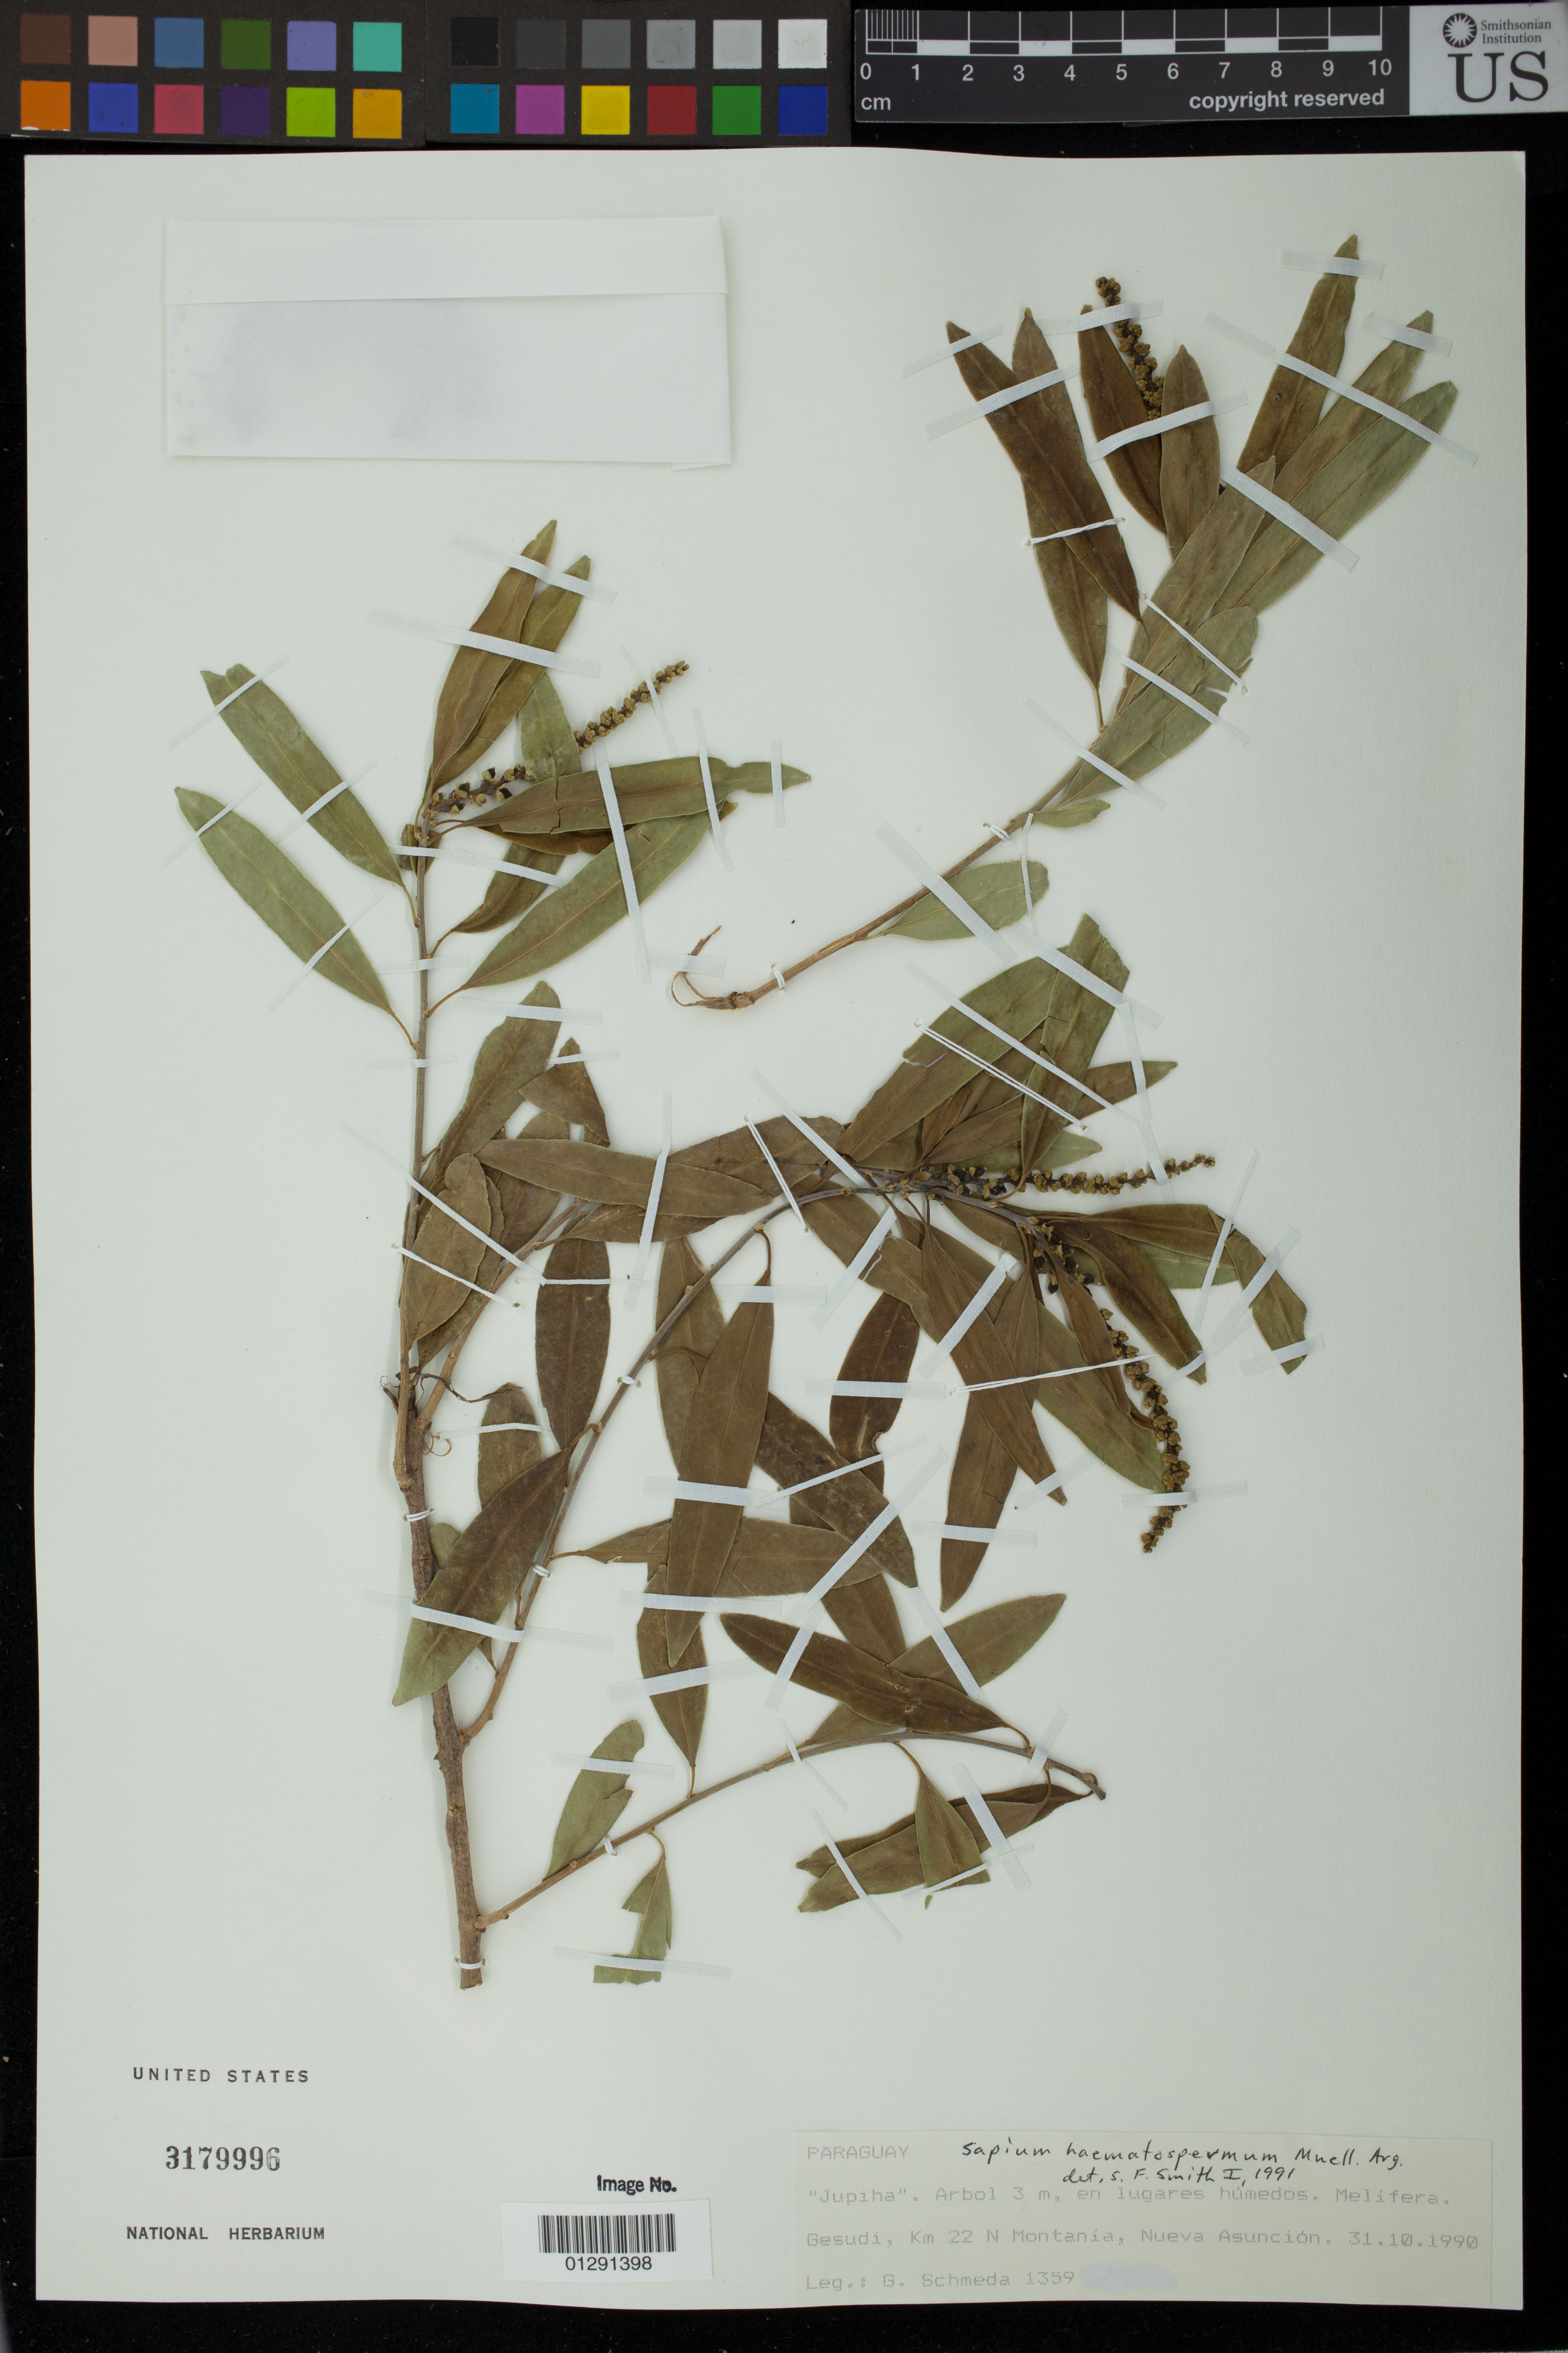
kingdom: Plantae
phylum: Tracheophyta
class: Magnoliopsida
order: Malpighiales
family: Euphorbiaceae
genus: Sapium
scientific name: Sapium haematospermum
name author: Müll. Arg.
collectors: G. Schmeda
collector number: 1359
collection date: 1990-10-31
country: Paraguay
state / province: Alto Paraguay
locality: Gesudi, Kilometer 22 N of Montania, Nueva Asuncion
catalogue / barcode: US 3179996